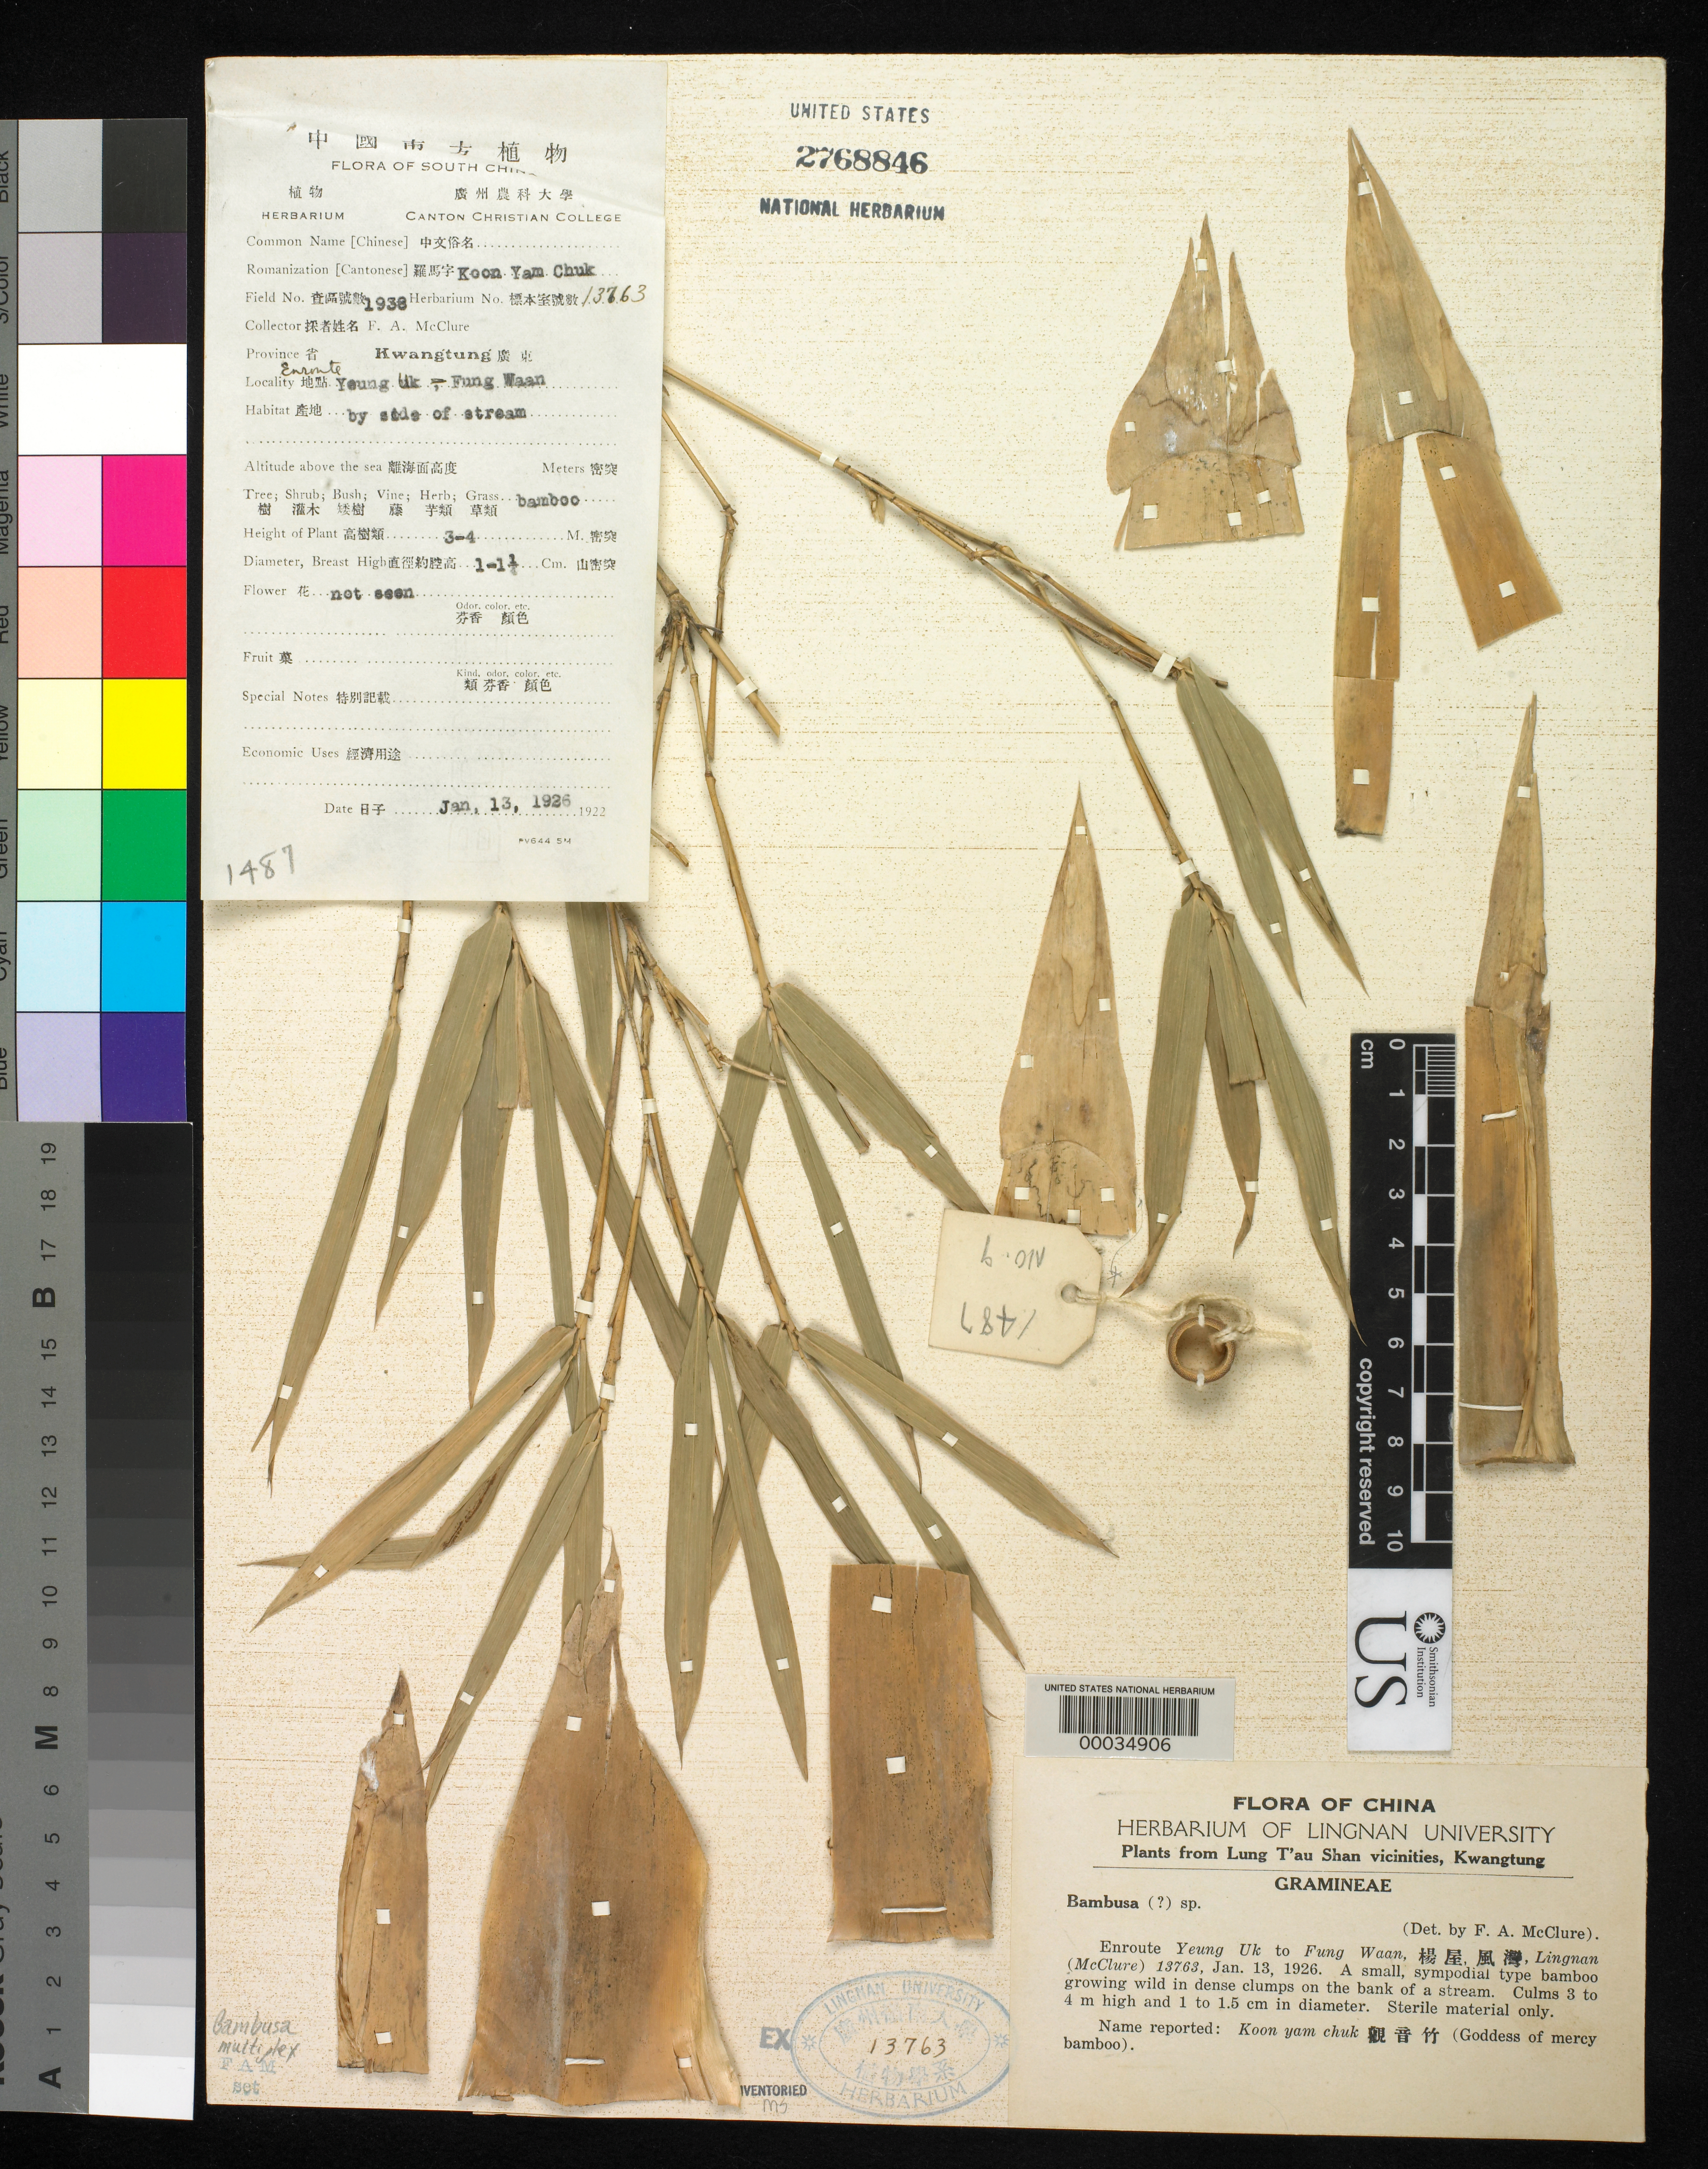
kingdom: Plantae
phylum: Tracheophyta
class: Liliopsida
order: Poales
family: Poaceae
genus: Bambusa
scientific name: Bambusa multiplex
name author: (Lour.) Raeusch. ex Schult. & Schult. f.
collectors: F. A. McClure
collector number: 1938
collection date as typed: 13 Jan 1926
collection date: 1926-01-13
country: China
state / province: Guangdong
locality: Fung waan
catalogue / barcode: US 2768846